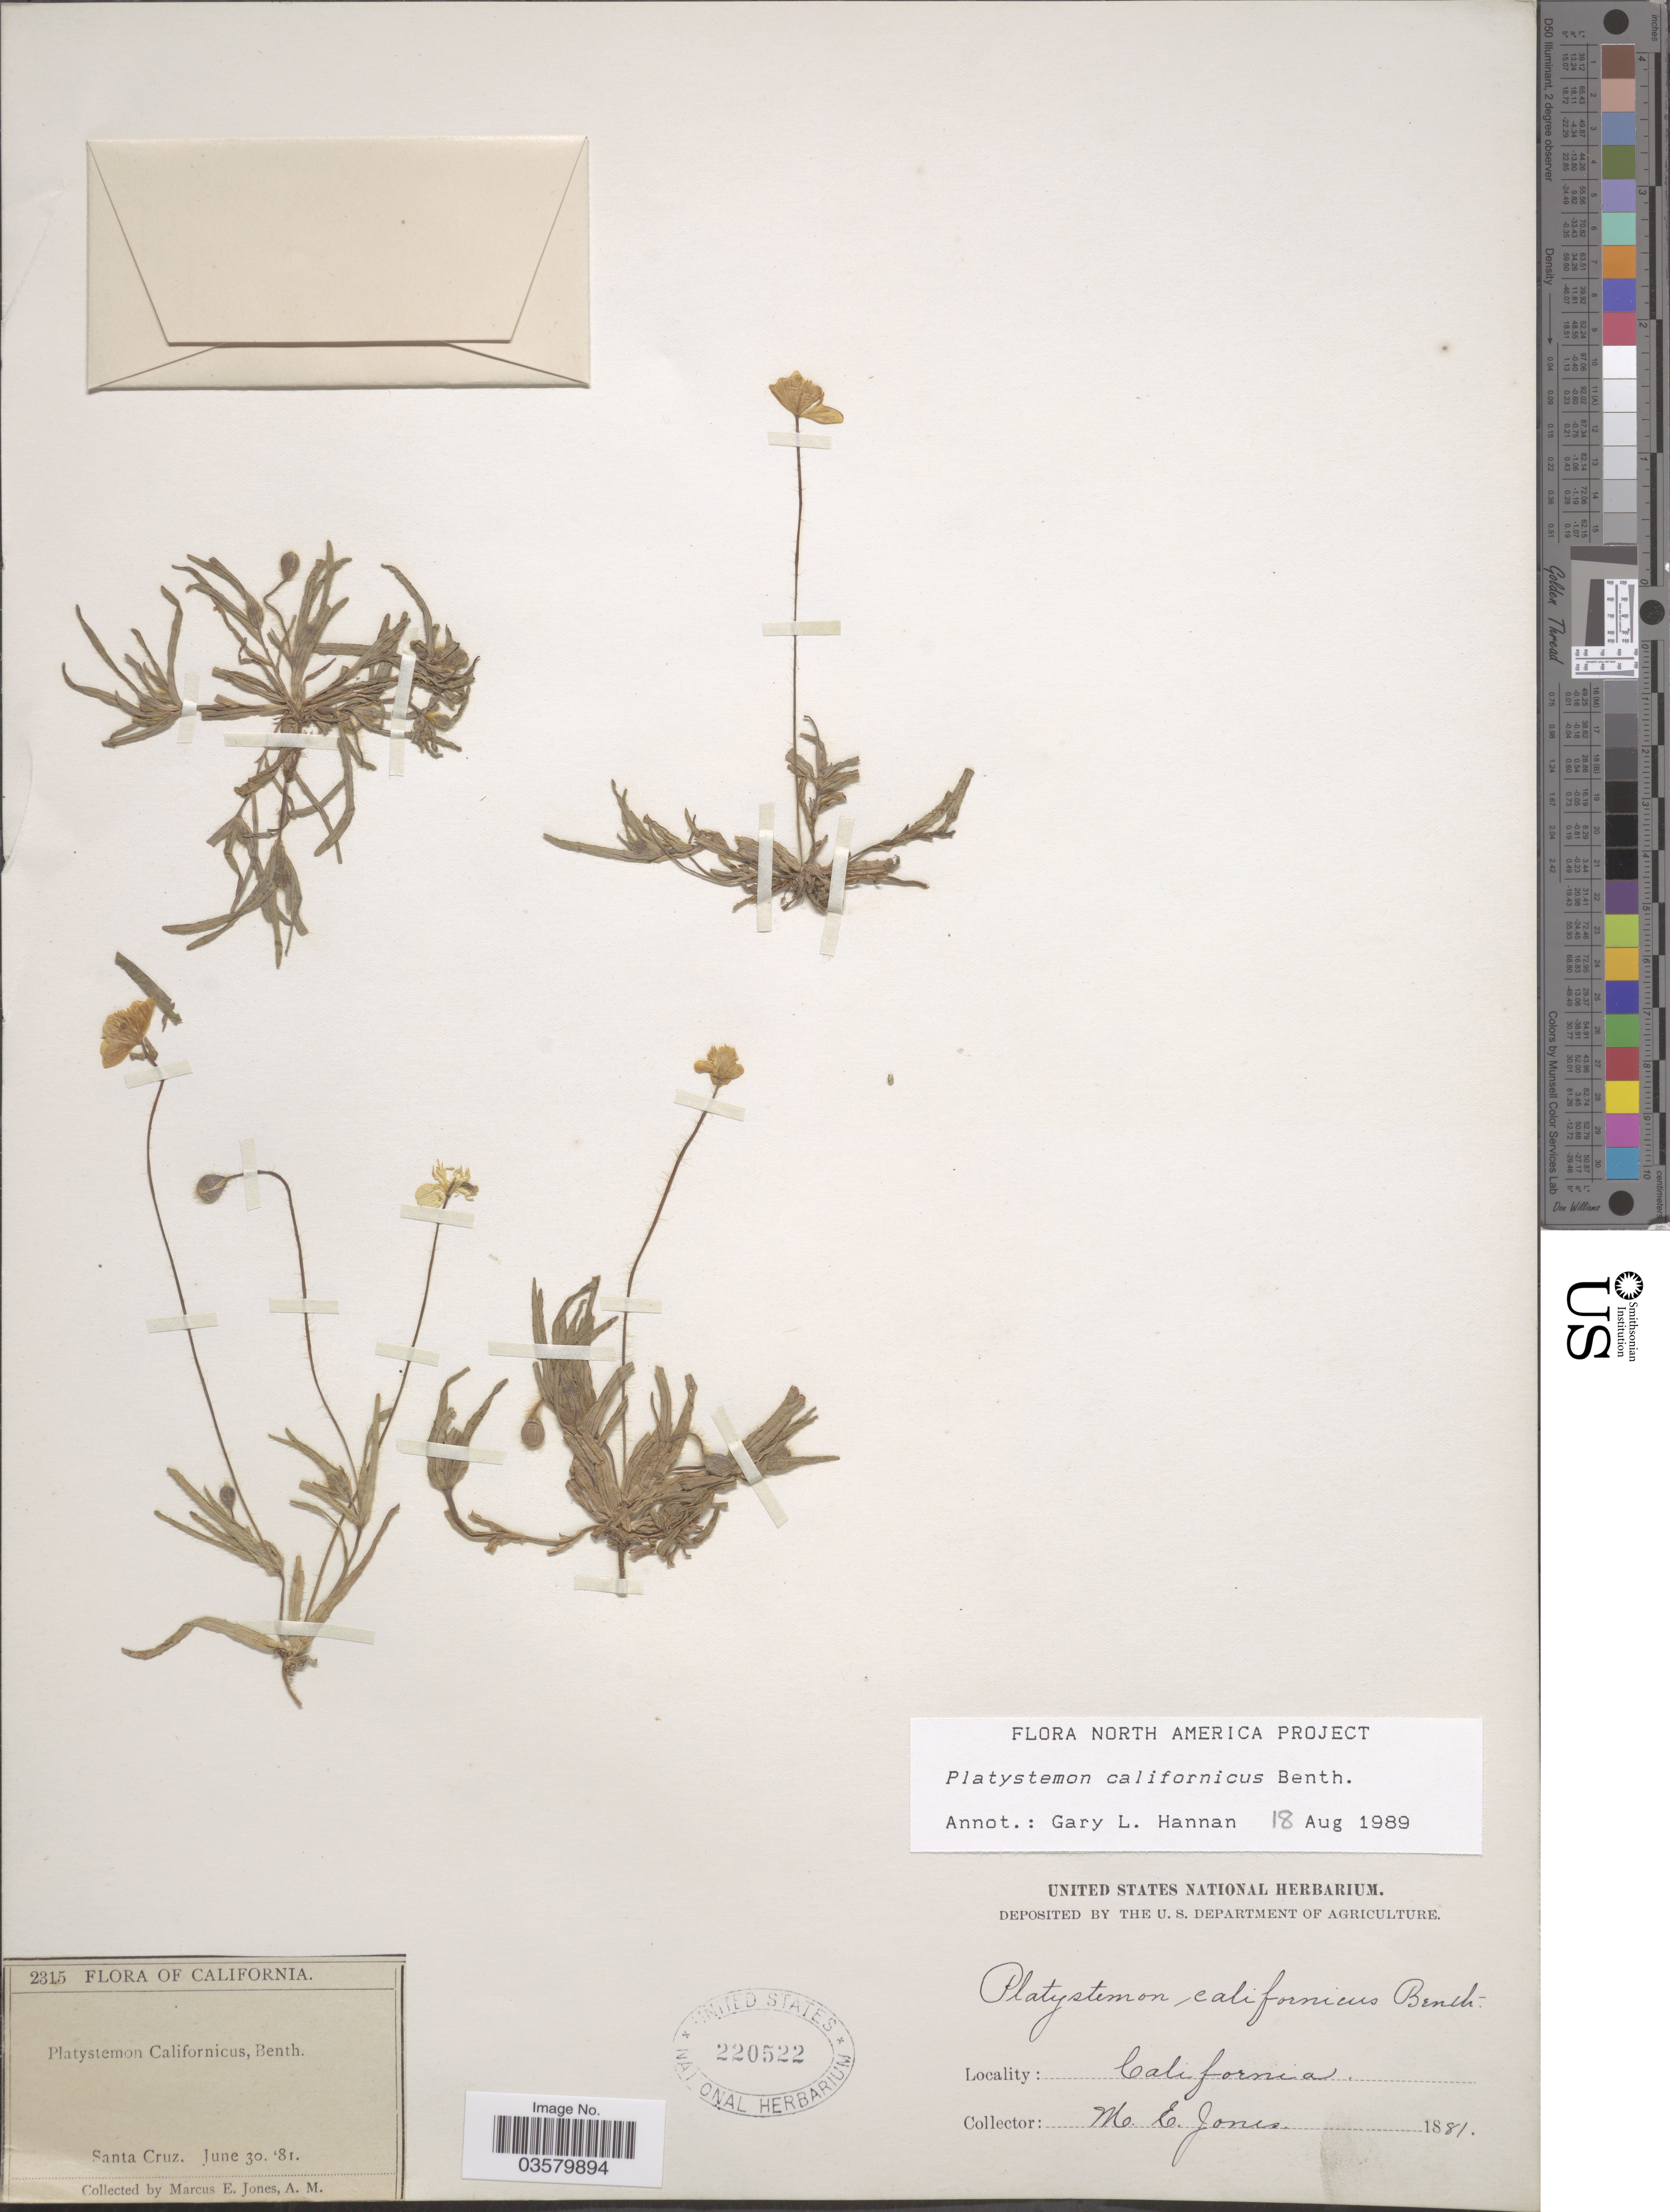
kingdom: Plantae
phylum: Tracheophyta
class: Magnoliopsida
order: Ranunculales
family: Papaveraceae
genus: Platystemon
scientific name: Platystemon californicus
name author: Benth.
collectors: M. E. Jones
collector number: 2315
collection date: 1881-06-30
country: United States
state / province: California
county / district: Santa Cruz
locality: Santa Cruz.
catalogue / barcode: US 220522